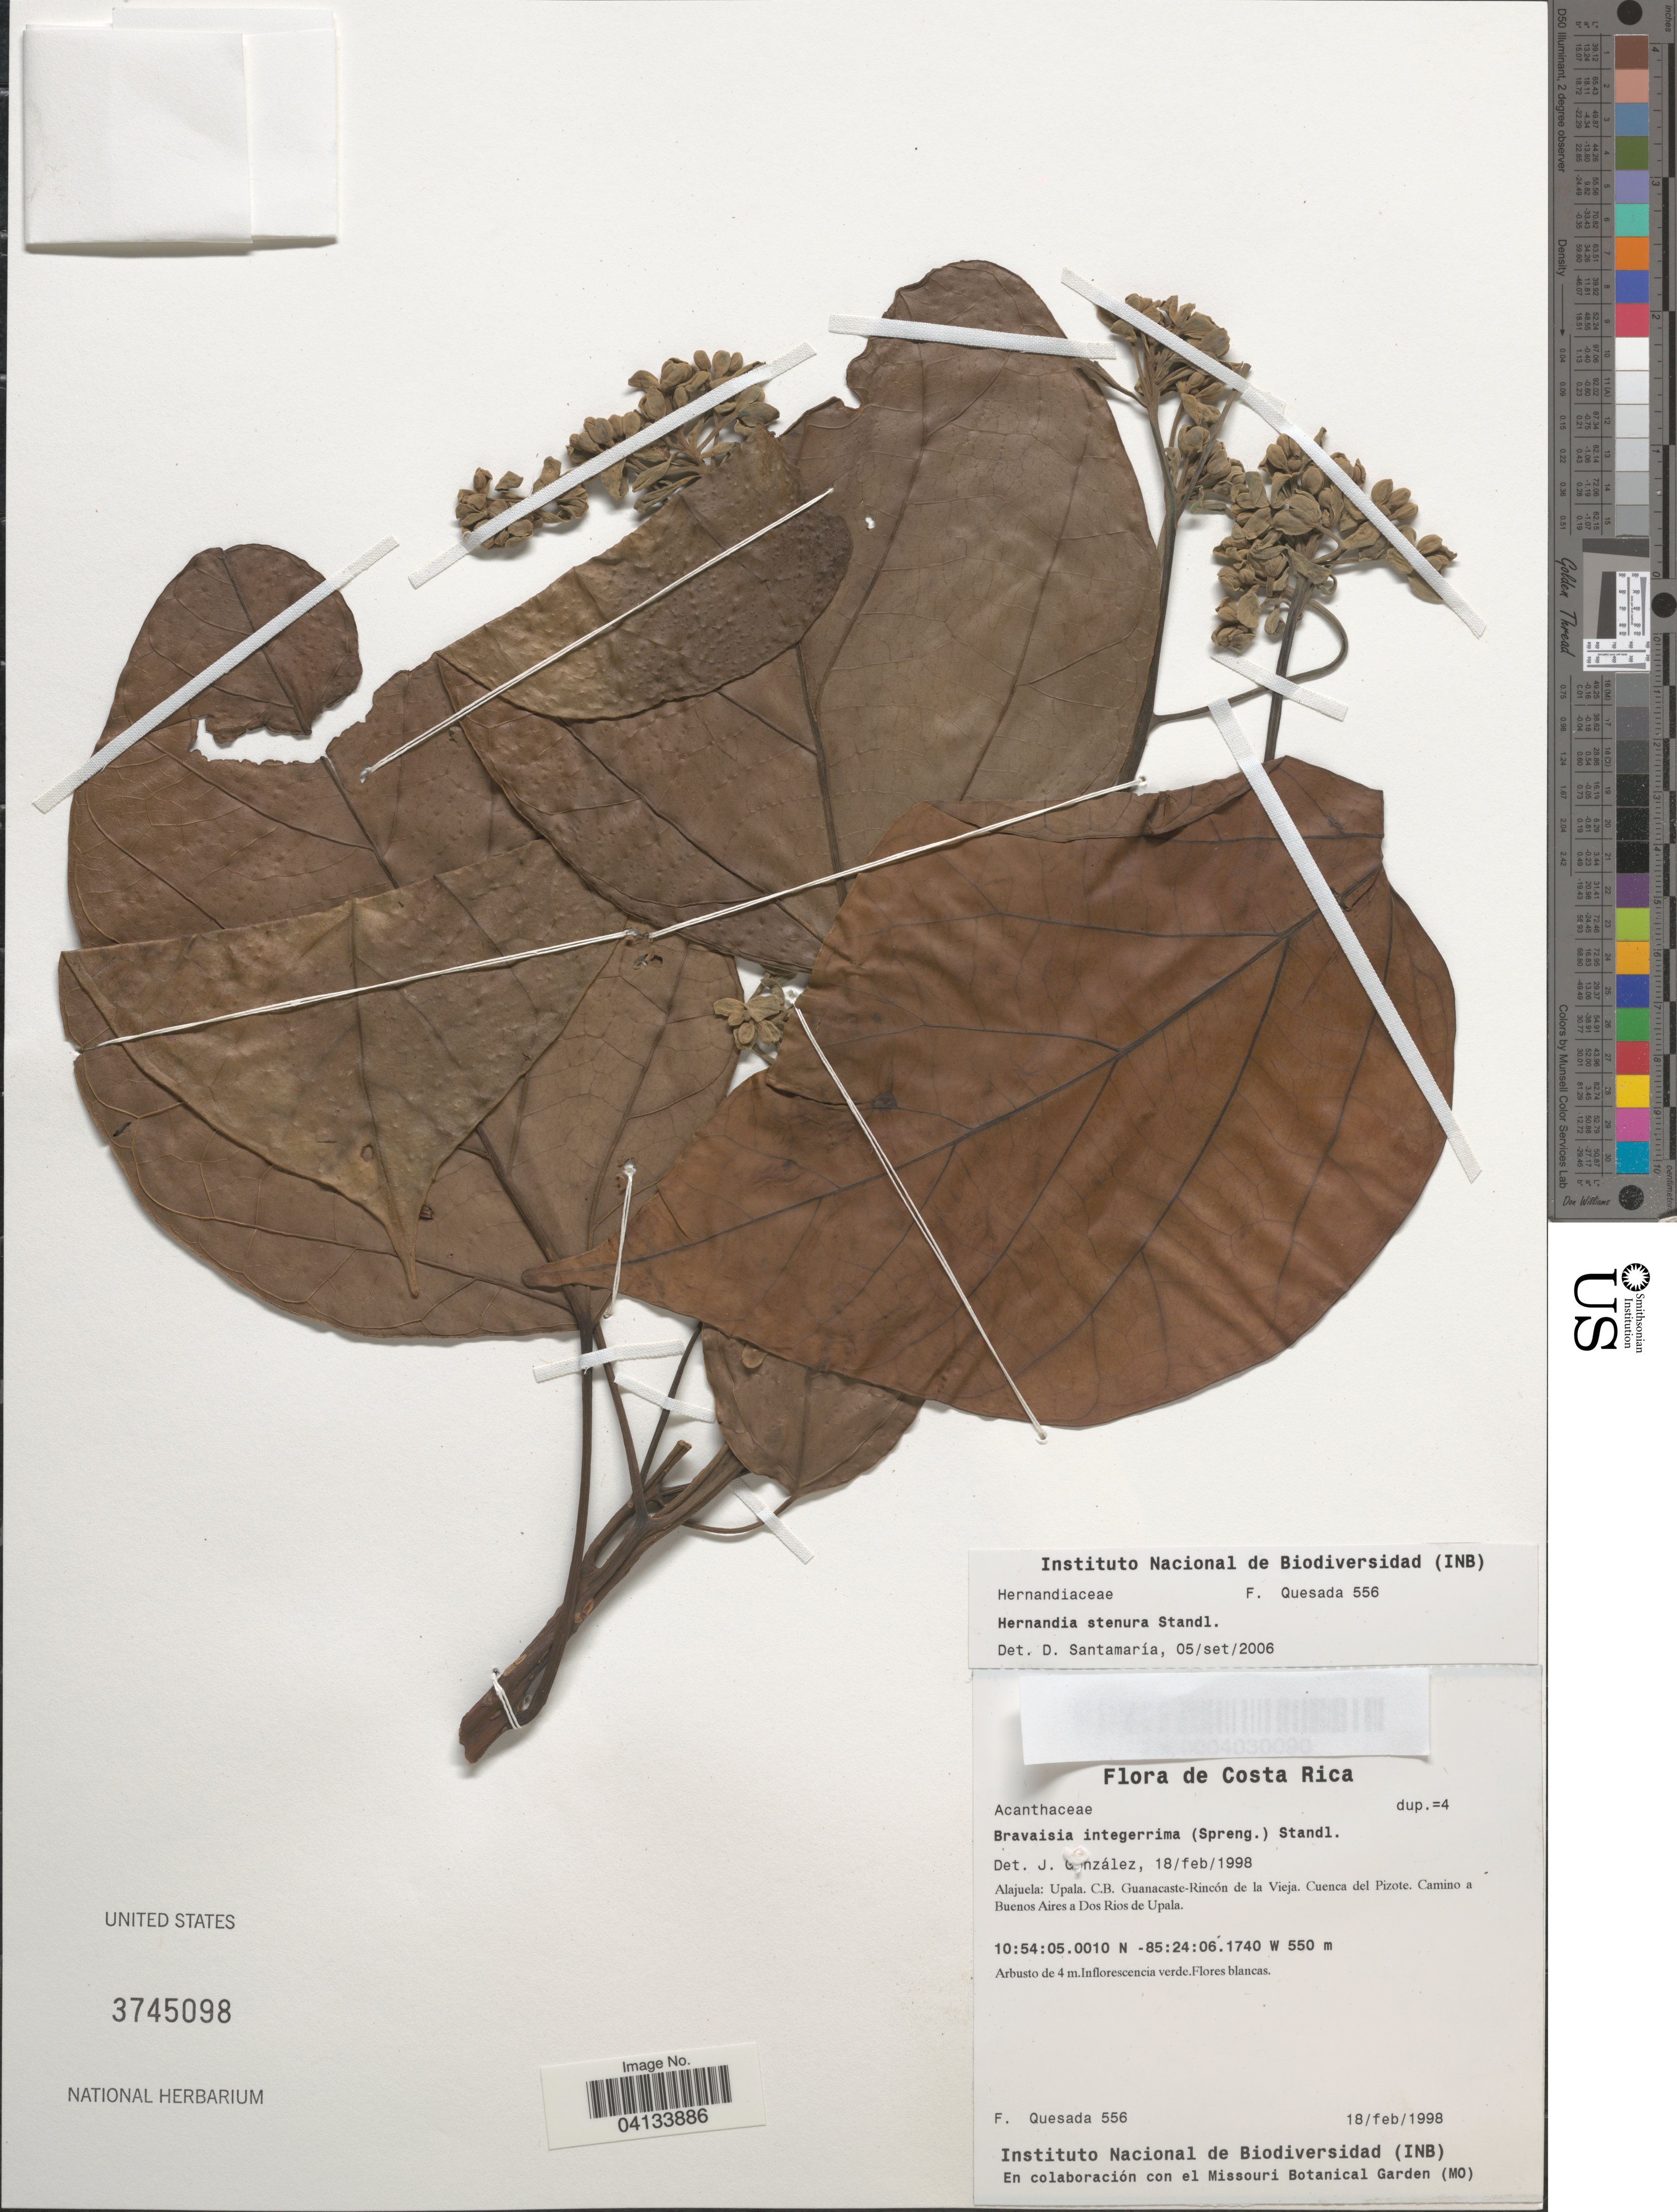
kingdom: Plantae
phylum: Tracheophyta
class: Magnoliopsida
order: Laurales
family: Hernandiaceae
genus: Hernandia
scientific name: Hernandia stenura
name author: Standl.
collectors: F. Quesada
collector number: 556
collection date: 1998-02-18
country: Costa Rica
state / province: Alajuela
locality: Upala. C.B. Guanacaste-Rincón de la Vieja. Cuenca del Pizote. Camino a Buenos Aires a Dos Rios de Upala.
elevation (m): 550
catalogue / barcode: US 3745098